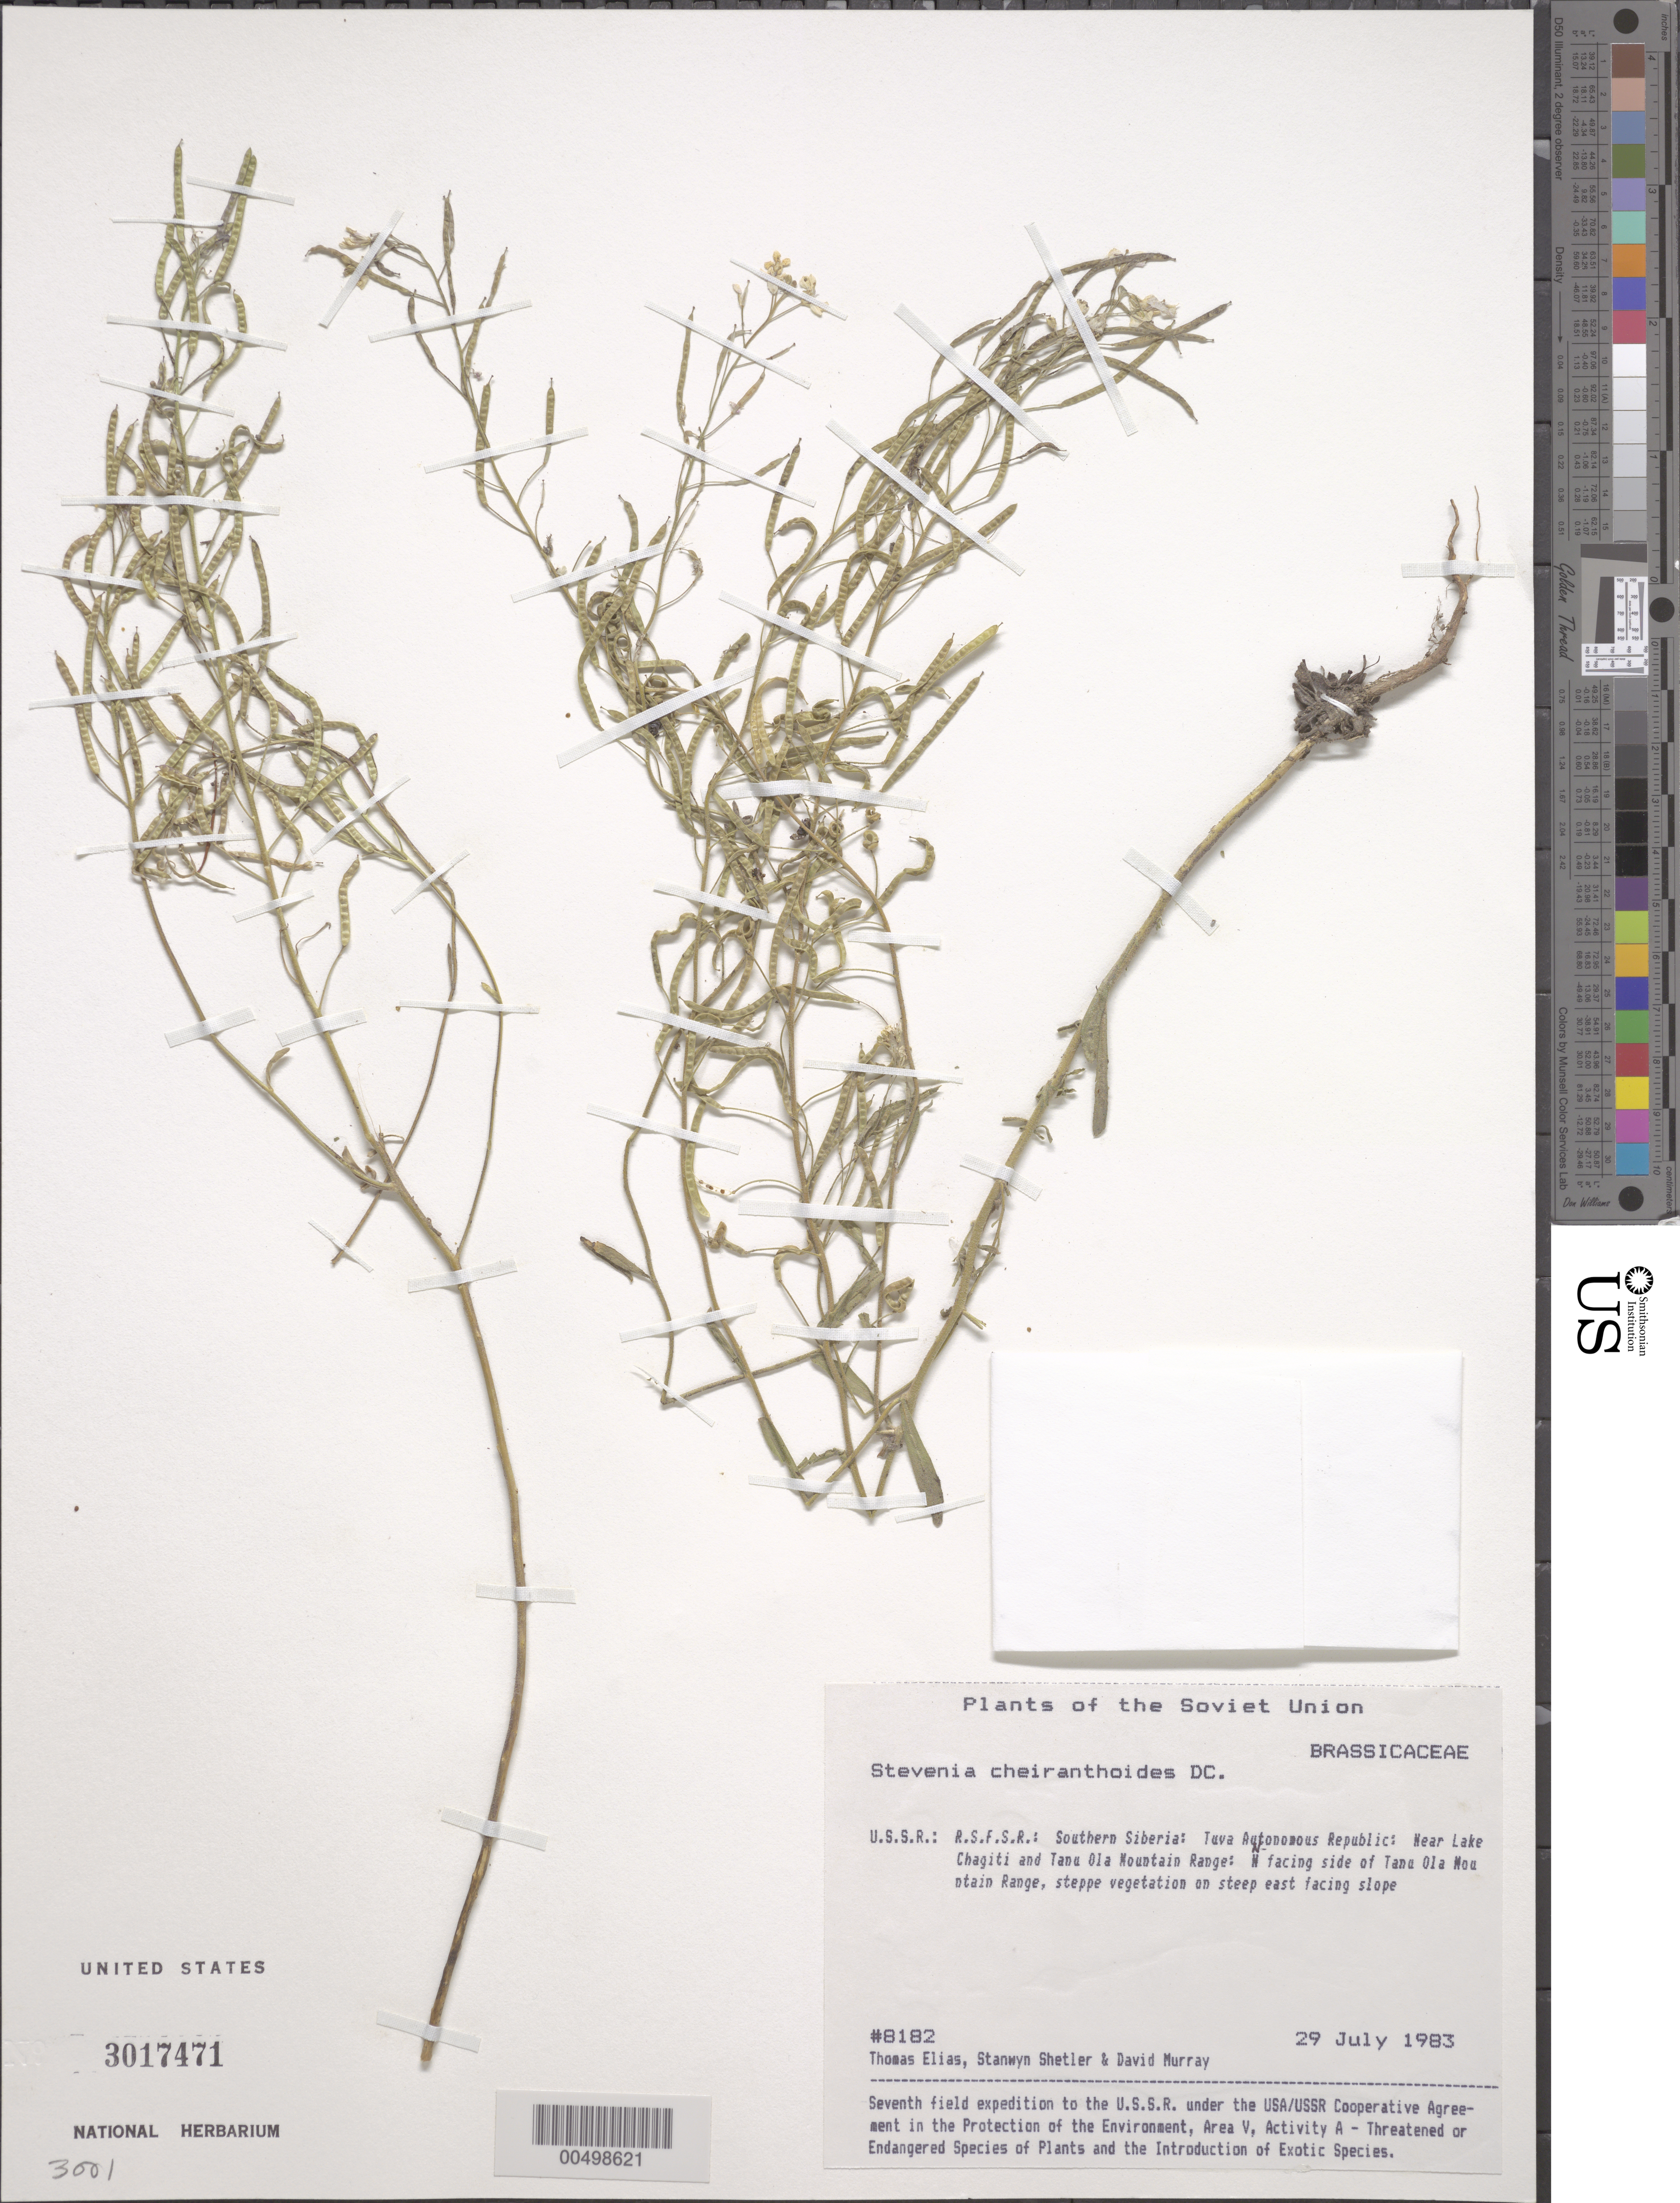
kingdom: Plantae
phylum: Tracheophyta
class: Magnoliopsida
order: Brassicales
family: Brassicaceae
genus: Stevenia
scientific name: Stevenia cheiranthoides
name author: DC.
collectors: T. Elias, S. Shetler & D. F. Murray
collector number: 8182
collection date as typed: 29 Jul 1983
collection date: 1983-07-29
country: Russian Federation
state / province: Tuva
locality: Near Lake Chagitai and N-facing side of Tannu-Ola Mountain Range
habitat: steppe vegetation on steep east-facing slope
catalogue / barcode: US 3017471